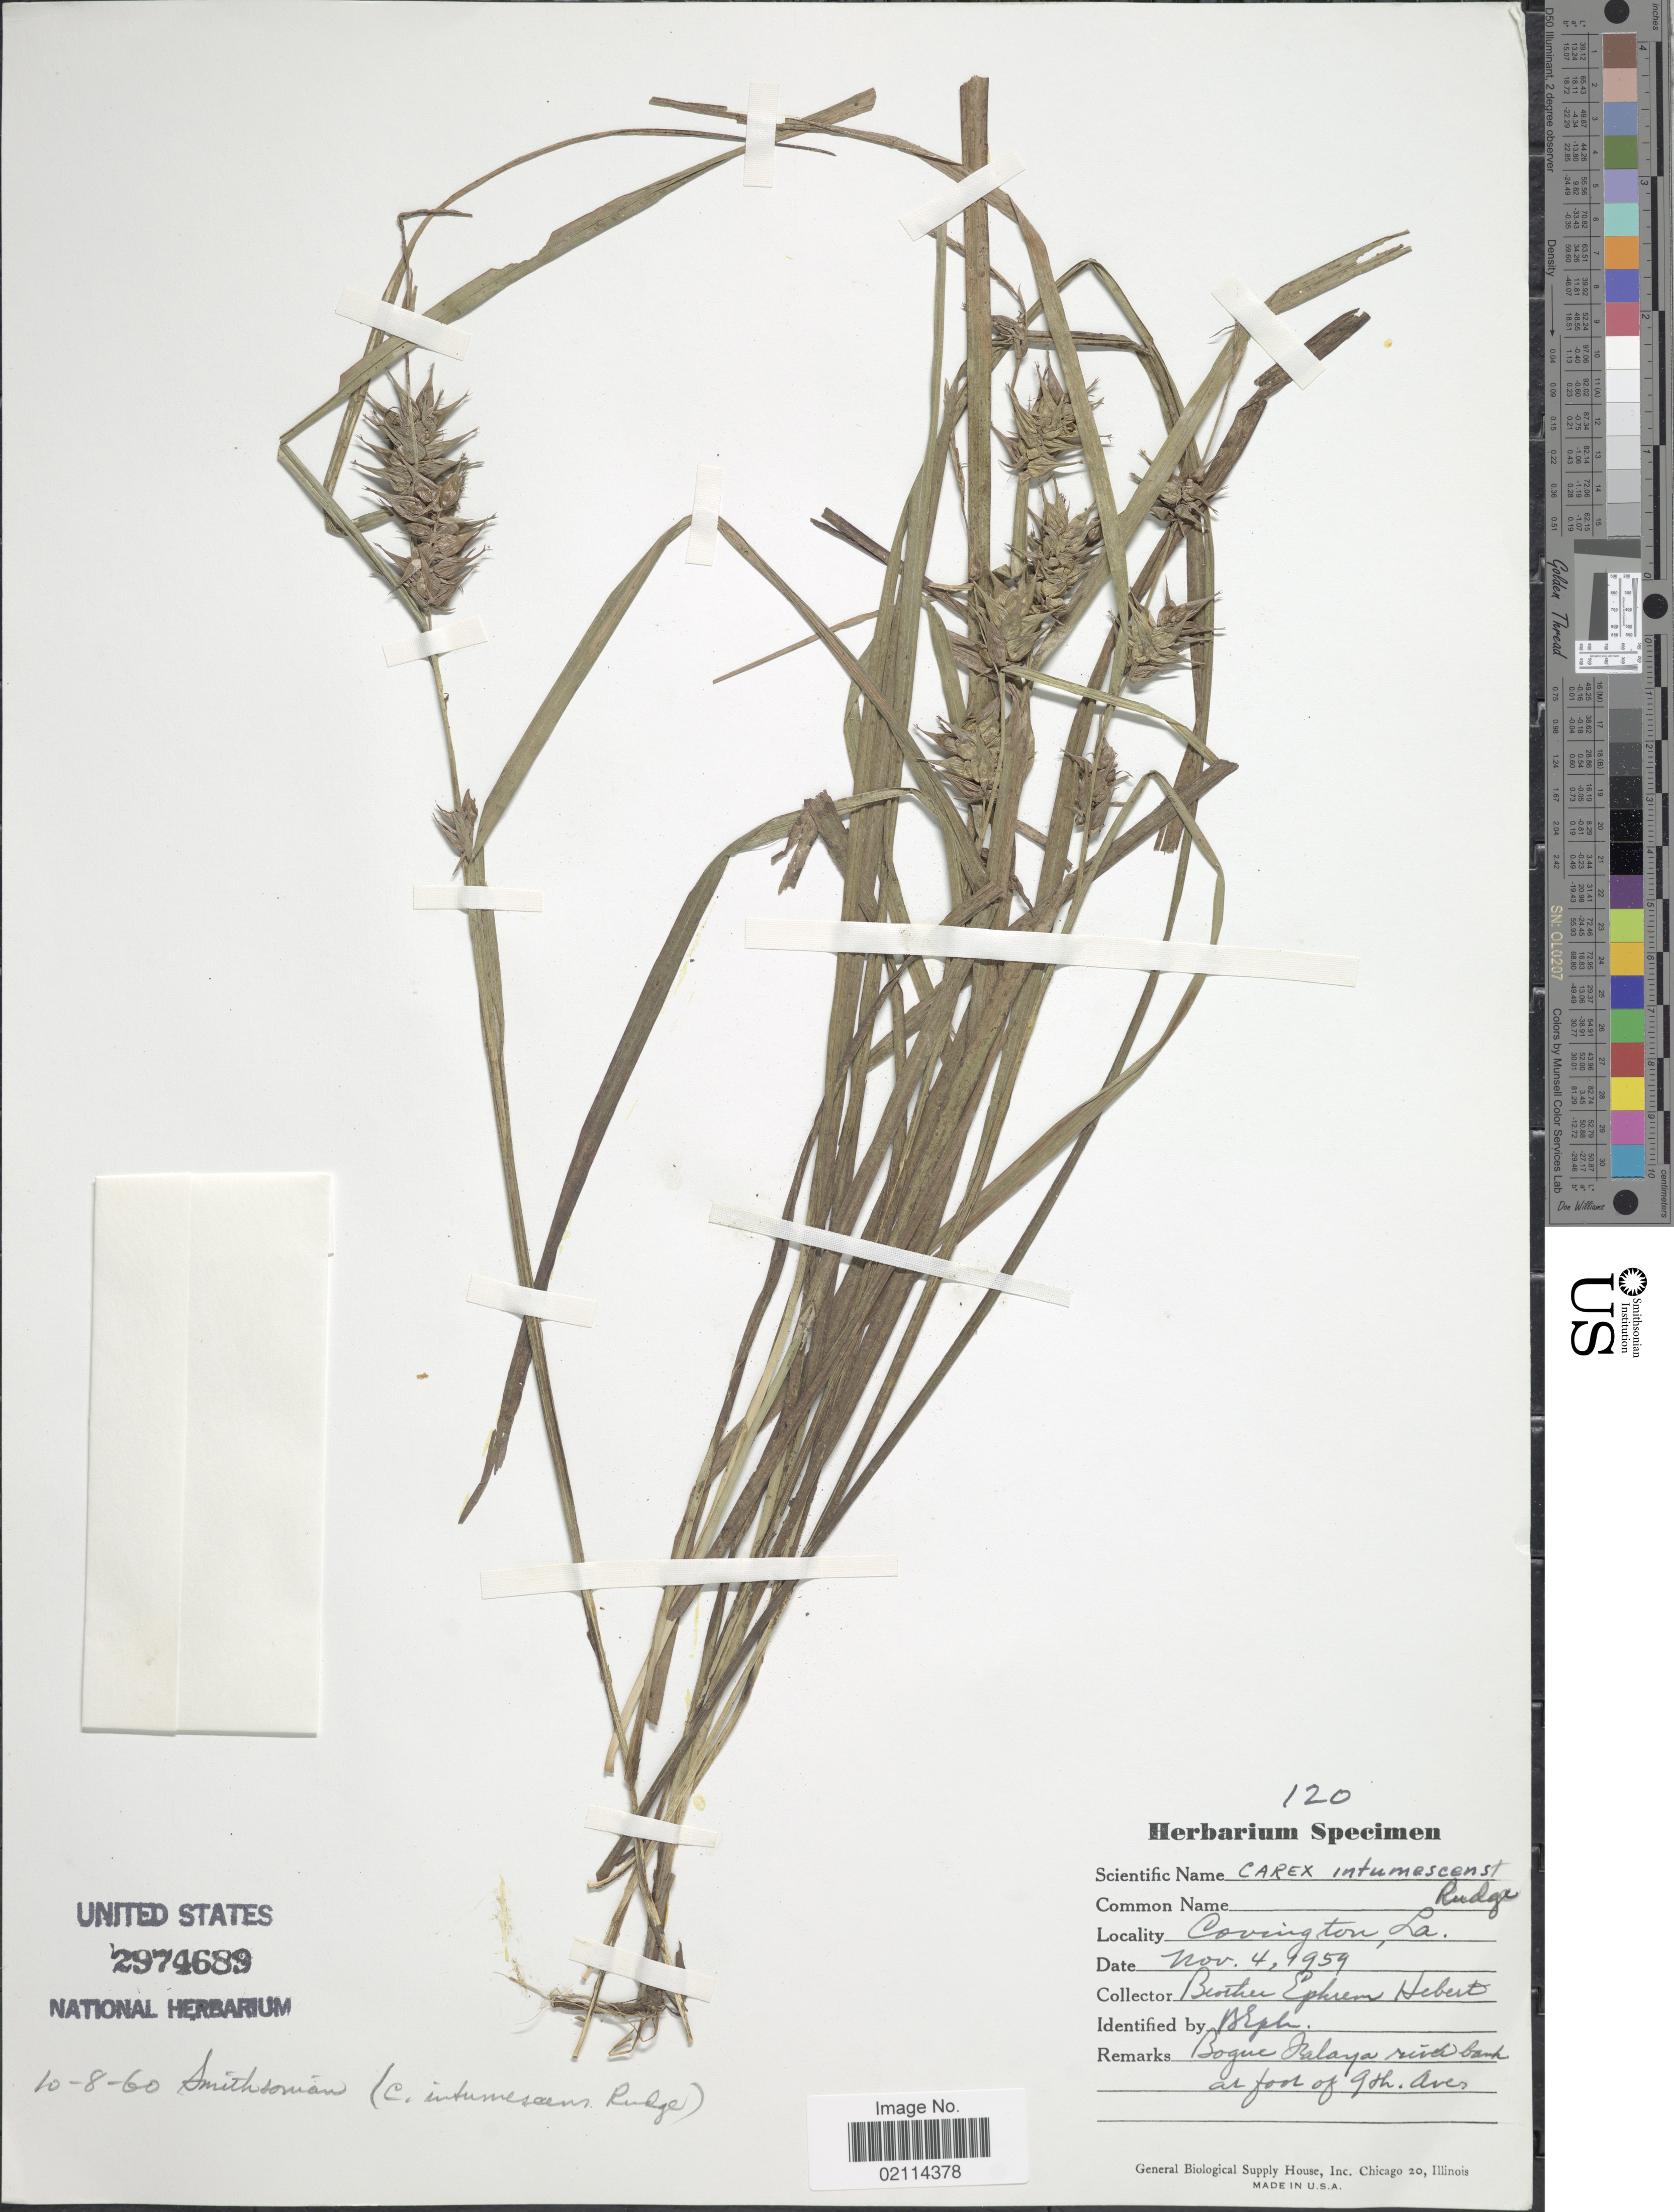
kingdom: Plantae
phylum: Tracheophyta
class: Liliopsida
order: Poales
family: Cyperaceae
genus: Carex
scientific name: Carex intumescens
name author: Rudge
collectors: E. Hebert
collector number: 10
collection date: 1959-11-04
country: United States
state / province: Louisiana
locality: Covington, Bogue Falaya river bank at foot of 9th Ave.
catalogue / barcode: US 2974689